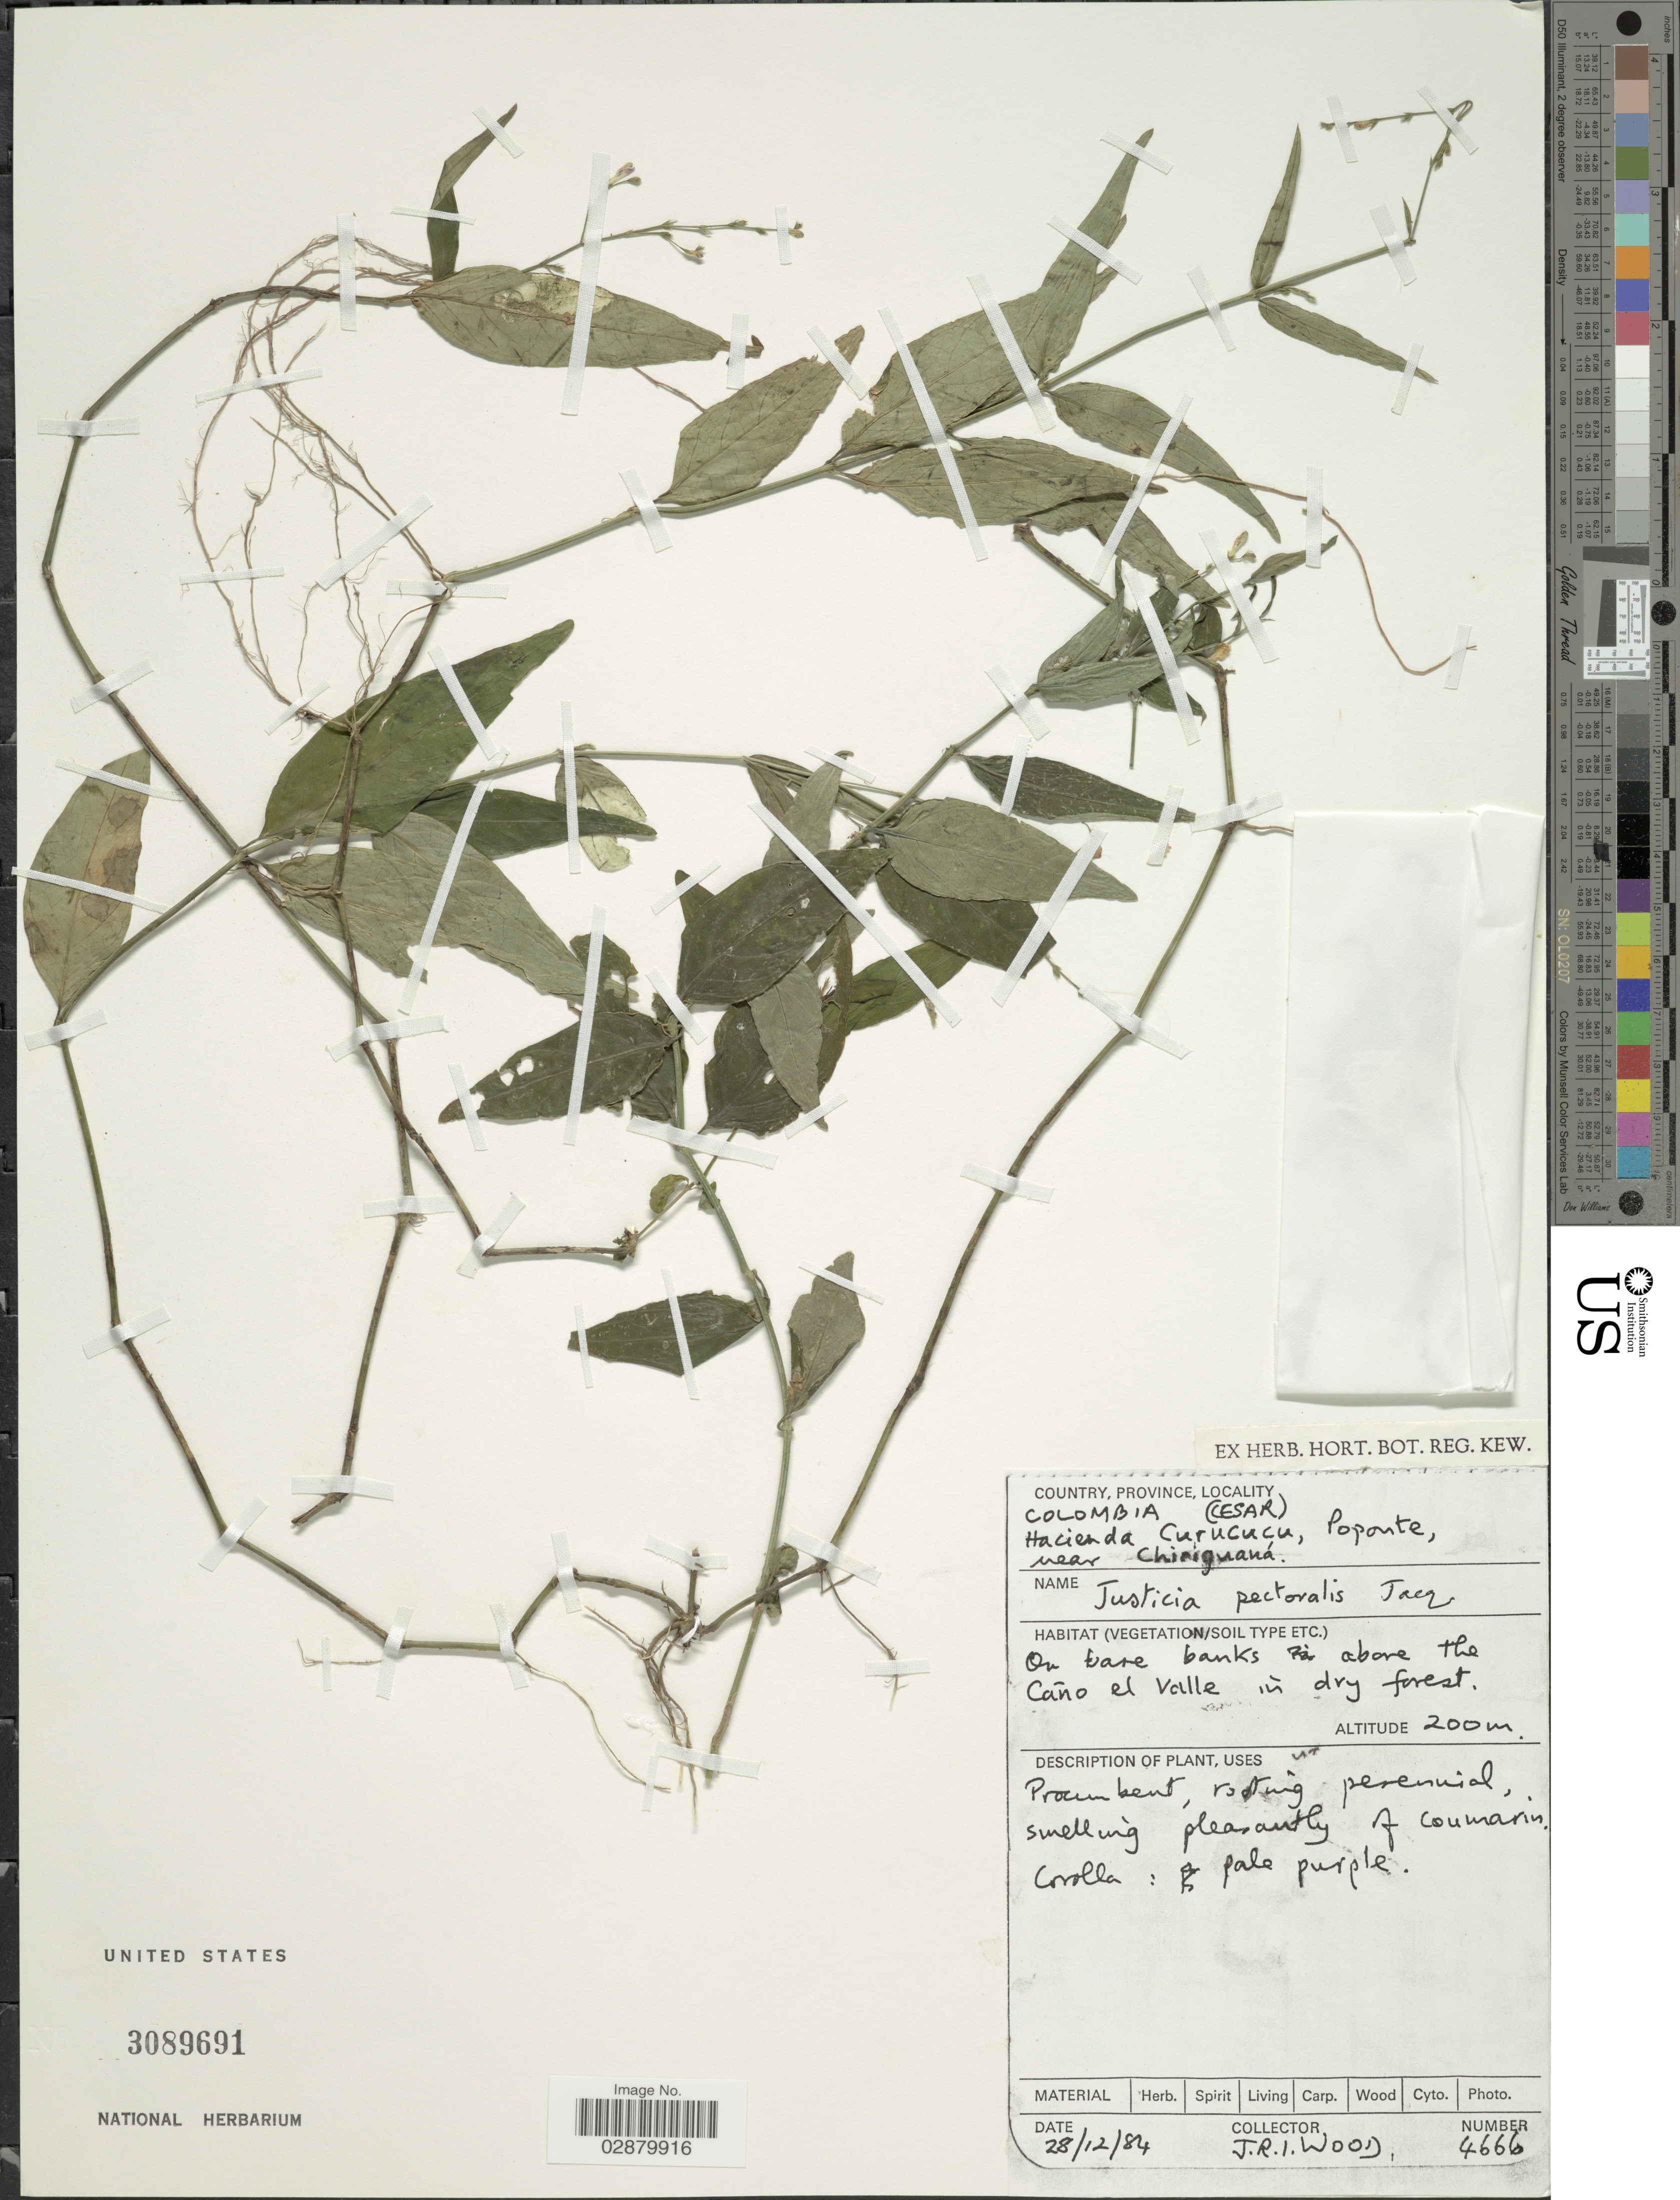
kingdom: Plantae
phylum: Tracheophyta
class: Magnoliopsida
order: Lamiales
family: Acanthaceae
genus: Justicia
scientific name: Justicia pectoralis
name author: Jacq.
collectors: J. R. I. Wood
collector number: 4666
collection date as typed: Transcribed d/m/y: 28/12/84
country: Colombia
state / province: Cesar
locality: Hacienda Curucucu, Poponte near Chiriguaná. Onbare banks above the Caño el valle in dry forest.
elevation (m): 200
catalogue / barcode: US 3089691